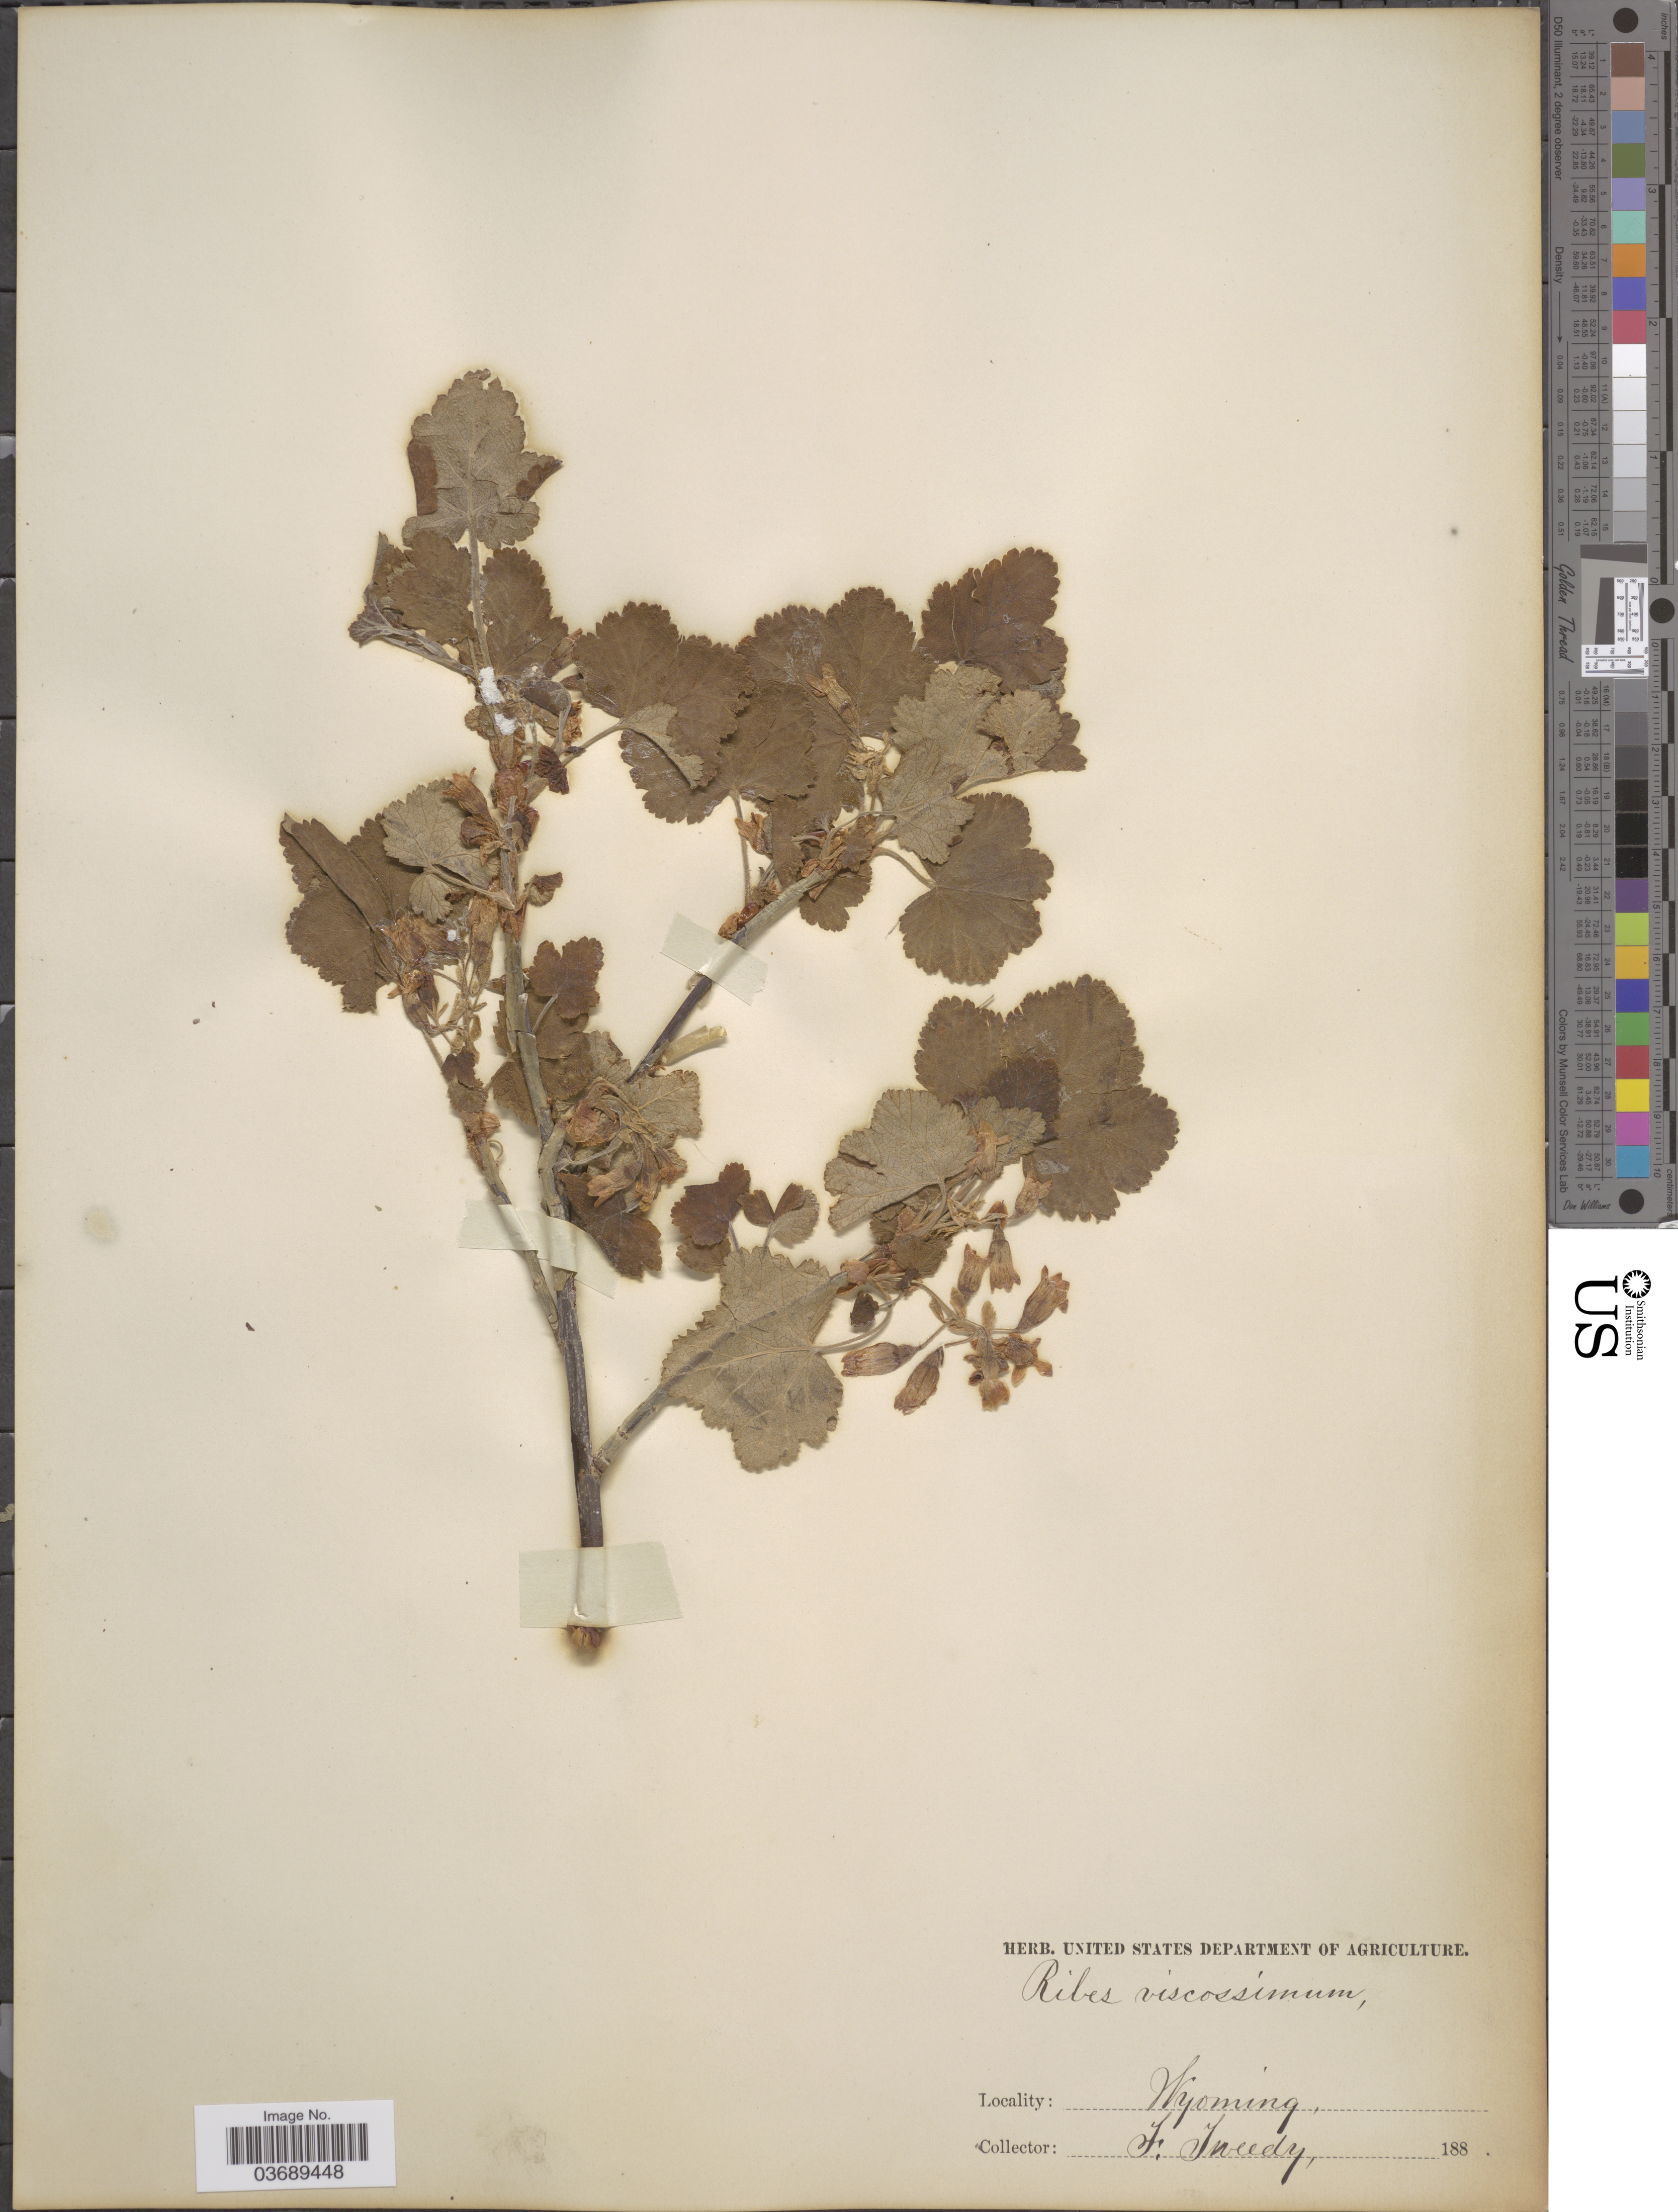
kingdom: Plantae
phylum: Tracheophyta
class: Magnoliopsida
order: Saxifragales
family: Grossulariaceae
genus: Ribes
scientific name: Ribes viscosissimum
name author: Pursh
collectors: F. Tweedy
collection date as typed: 188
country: United States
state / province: Wyoming